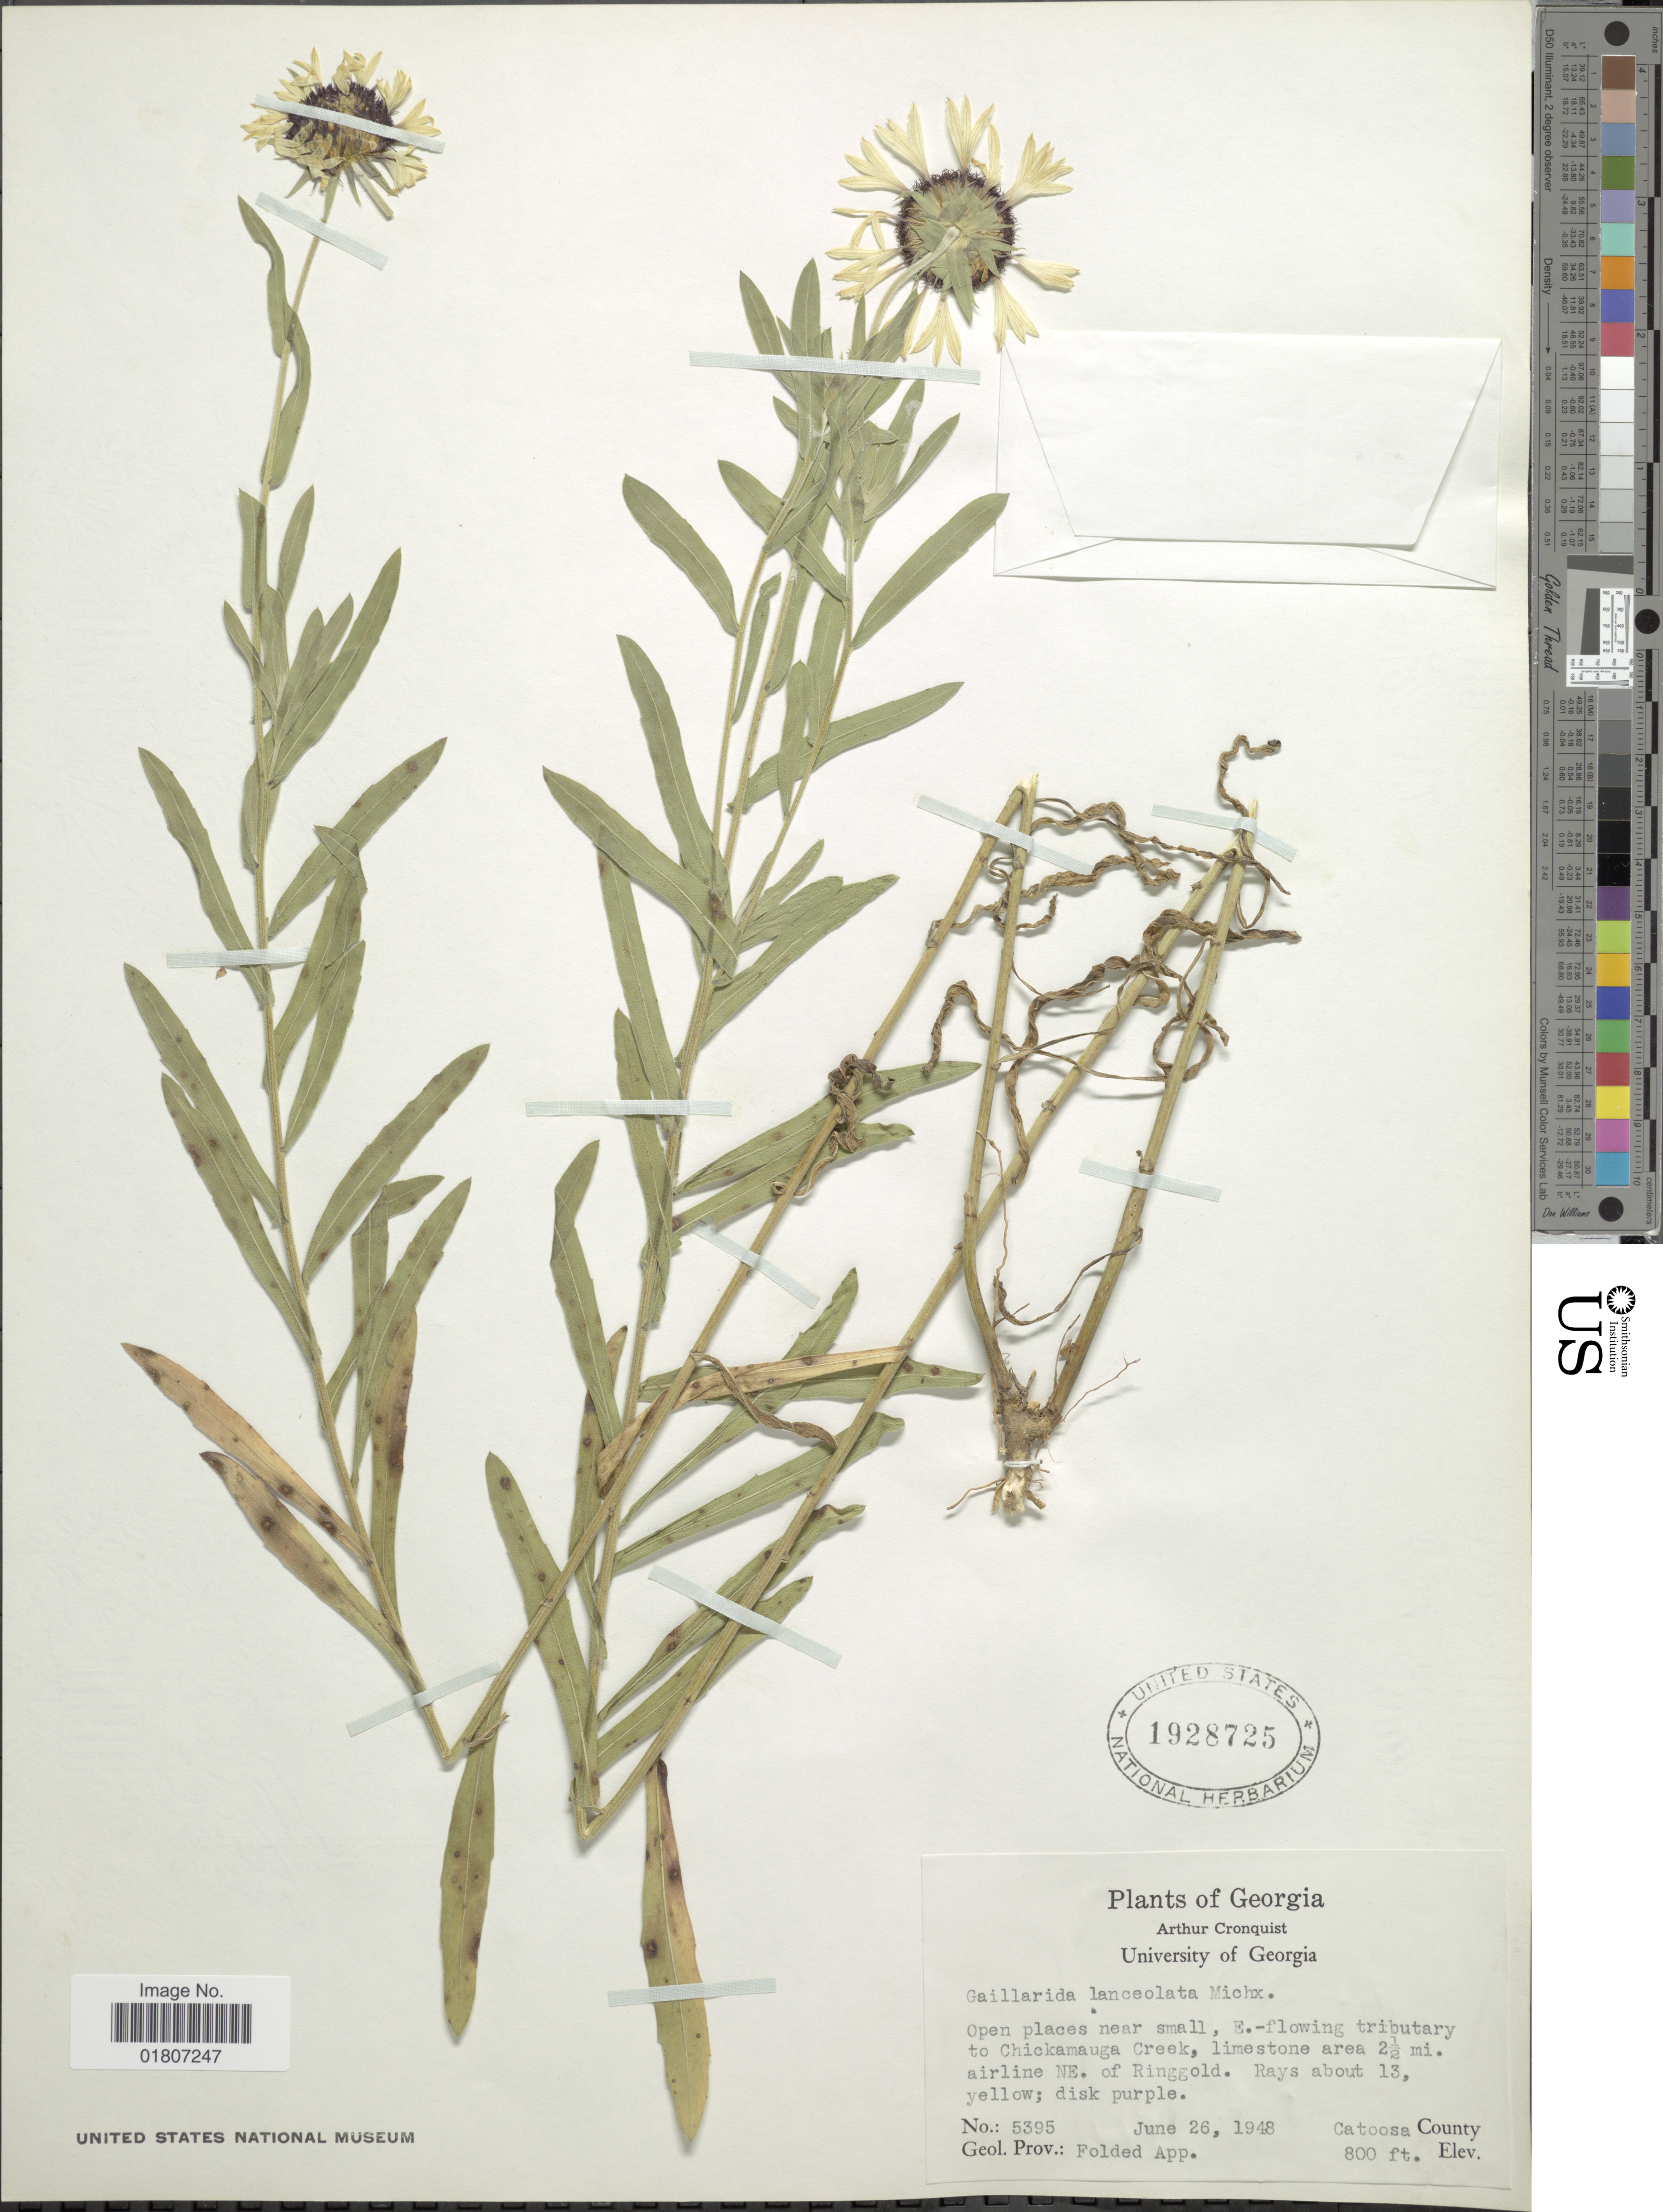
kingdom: Plantae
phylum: Tracheophyta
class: Magnoliopsida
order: Asterales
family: Asteraceae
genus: Gaillardia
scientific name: Gaillardia lanceolata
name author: Michx.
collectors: A. J. Cronquist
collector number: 5395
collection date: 1948-06-26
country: United States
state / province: Georgia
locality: E-flowing tributary to Chickamauga Creek, limestone area 2½ mi. airline NE. of Ringgold. Catoosa County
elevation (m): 244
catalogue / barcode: US 1928725